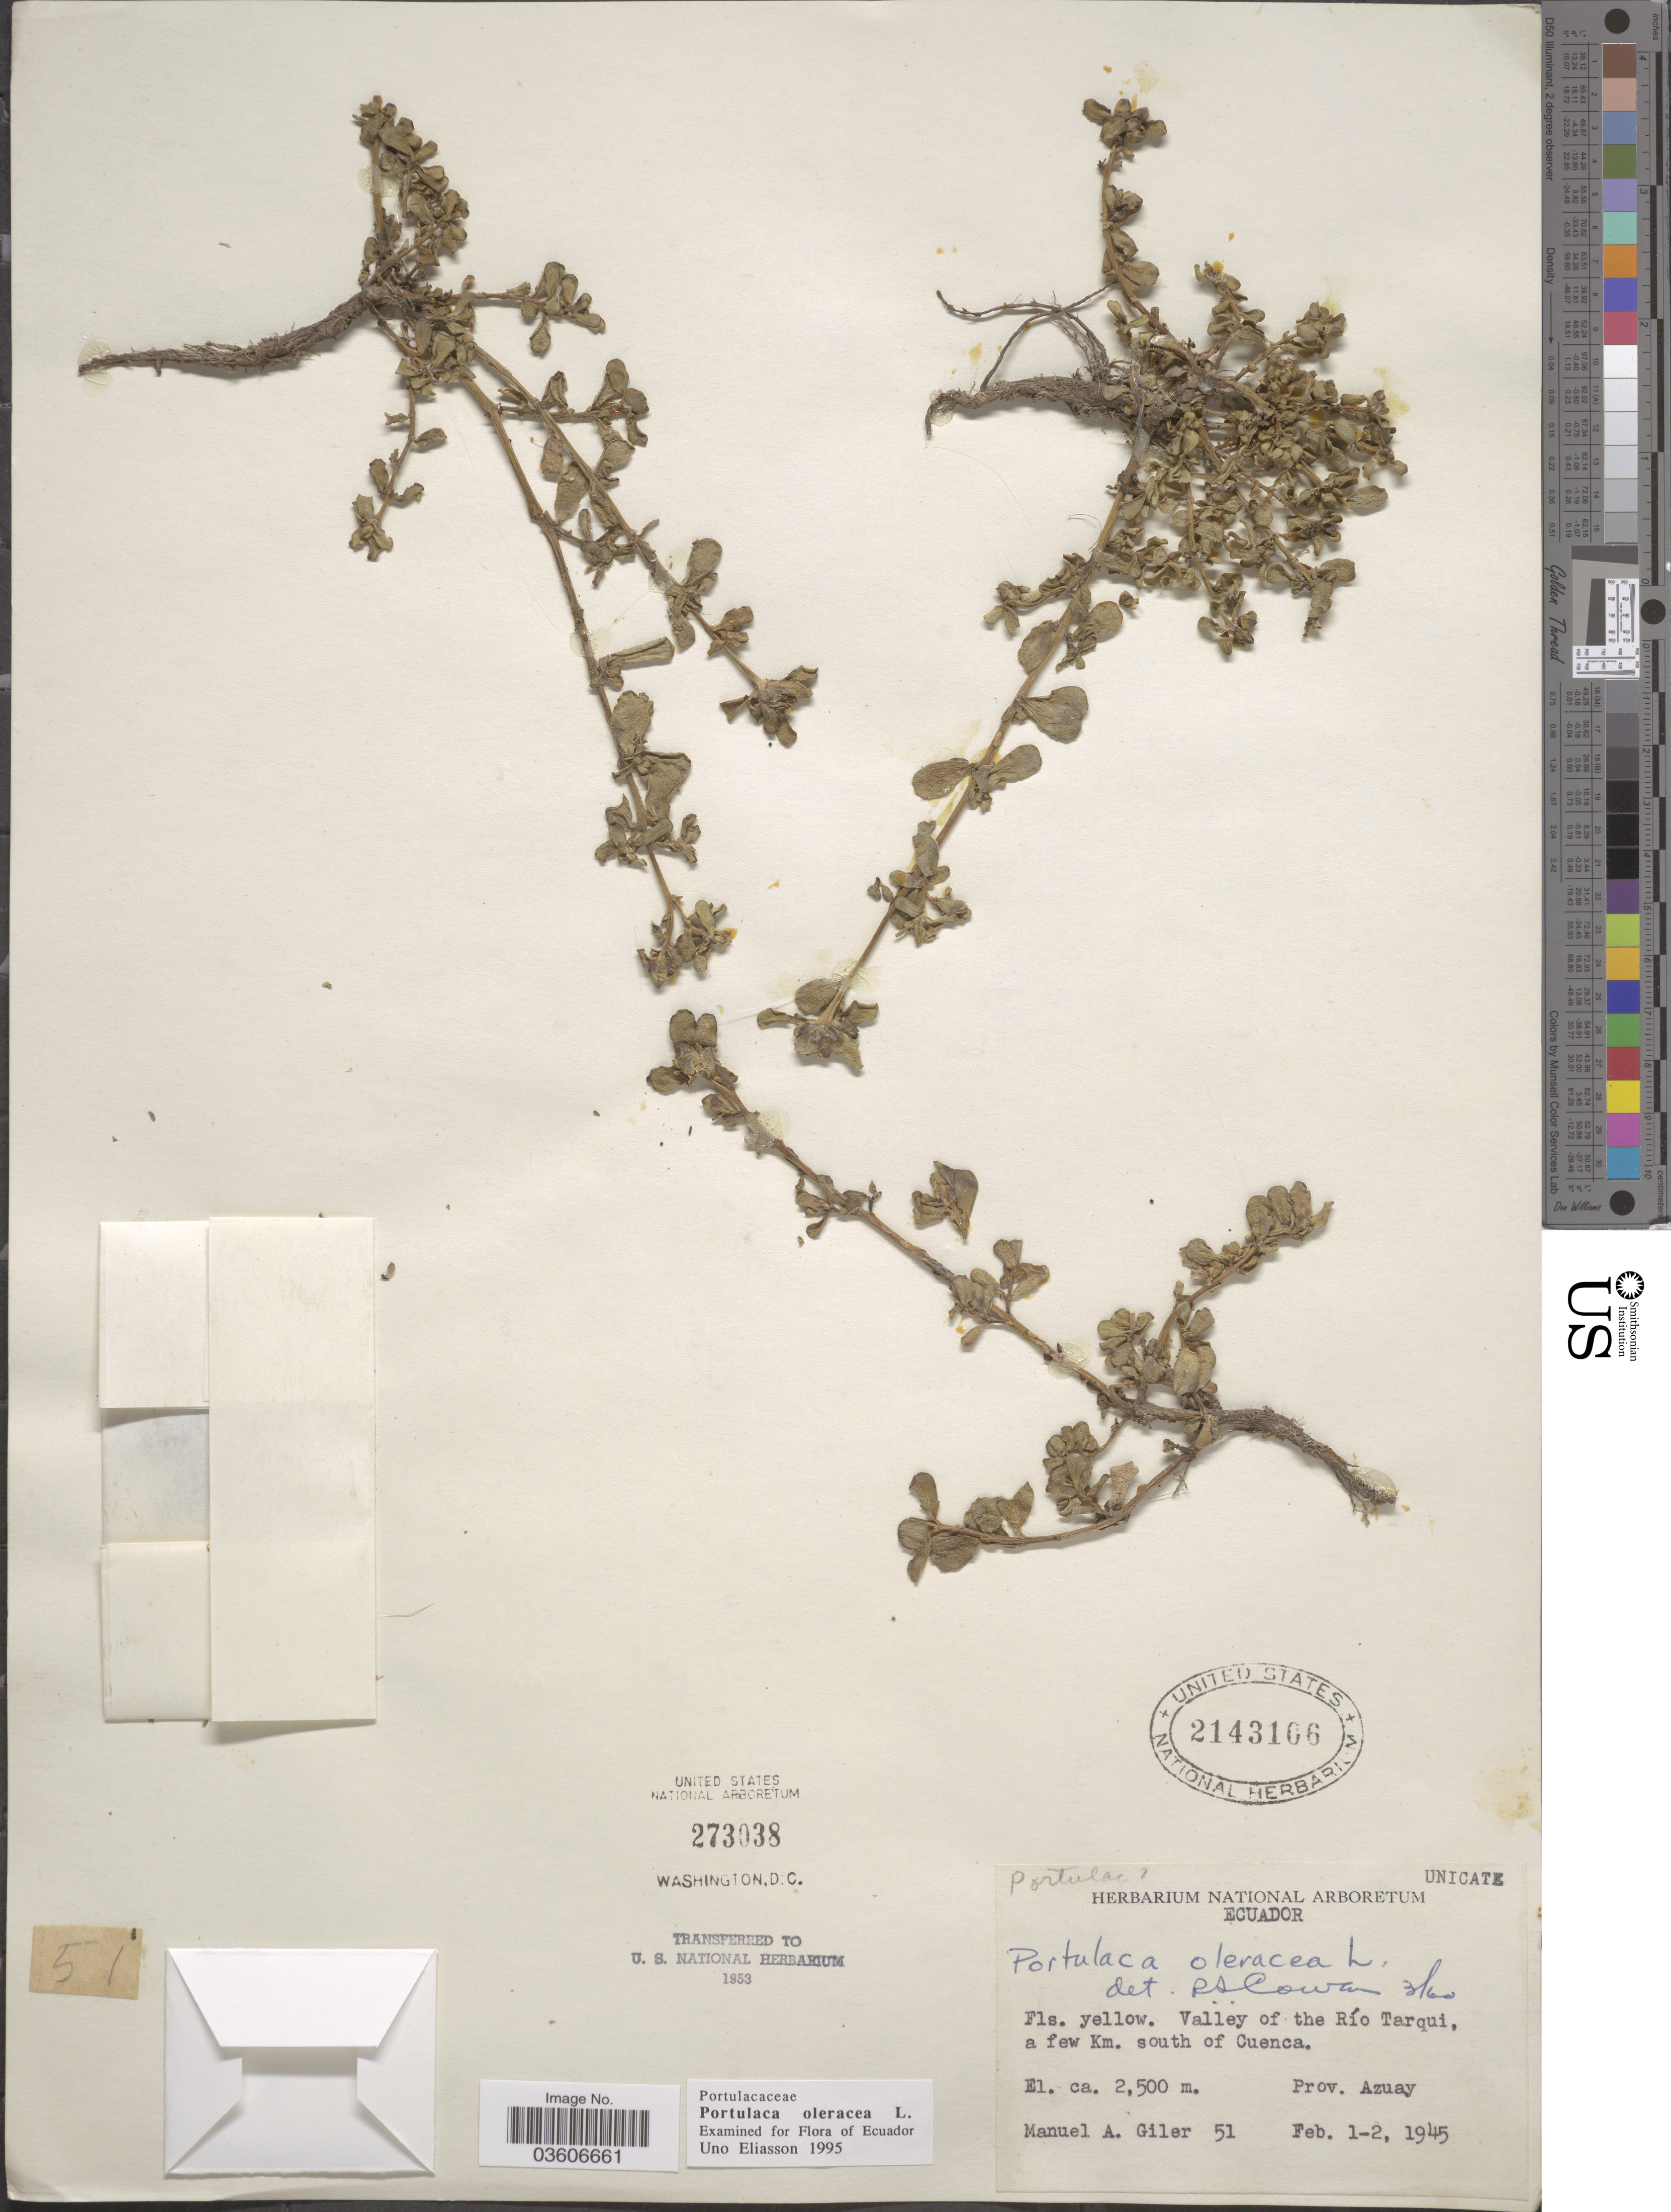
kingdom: Plantae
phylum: Tracheophyta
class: Magnoliopsida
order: Caryophyllales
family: Portulacaceae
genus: Portulaca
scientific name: Portulaca oleracea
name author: L.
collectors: M. Gíler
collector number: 51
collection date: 1945-02-01/1945-02-02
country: Ecuador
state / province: Azuay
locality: Valley of the Río Tarqui, a few Km. south of Cuenca.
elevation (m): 2500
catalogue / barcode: US 2143106